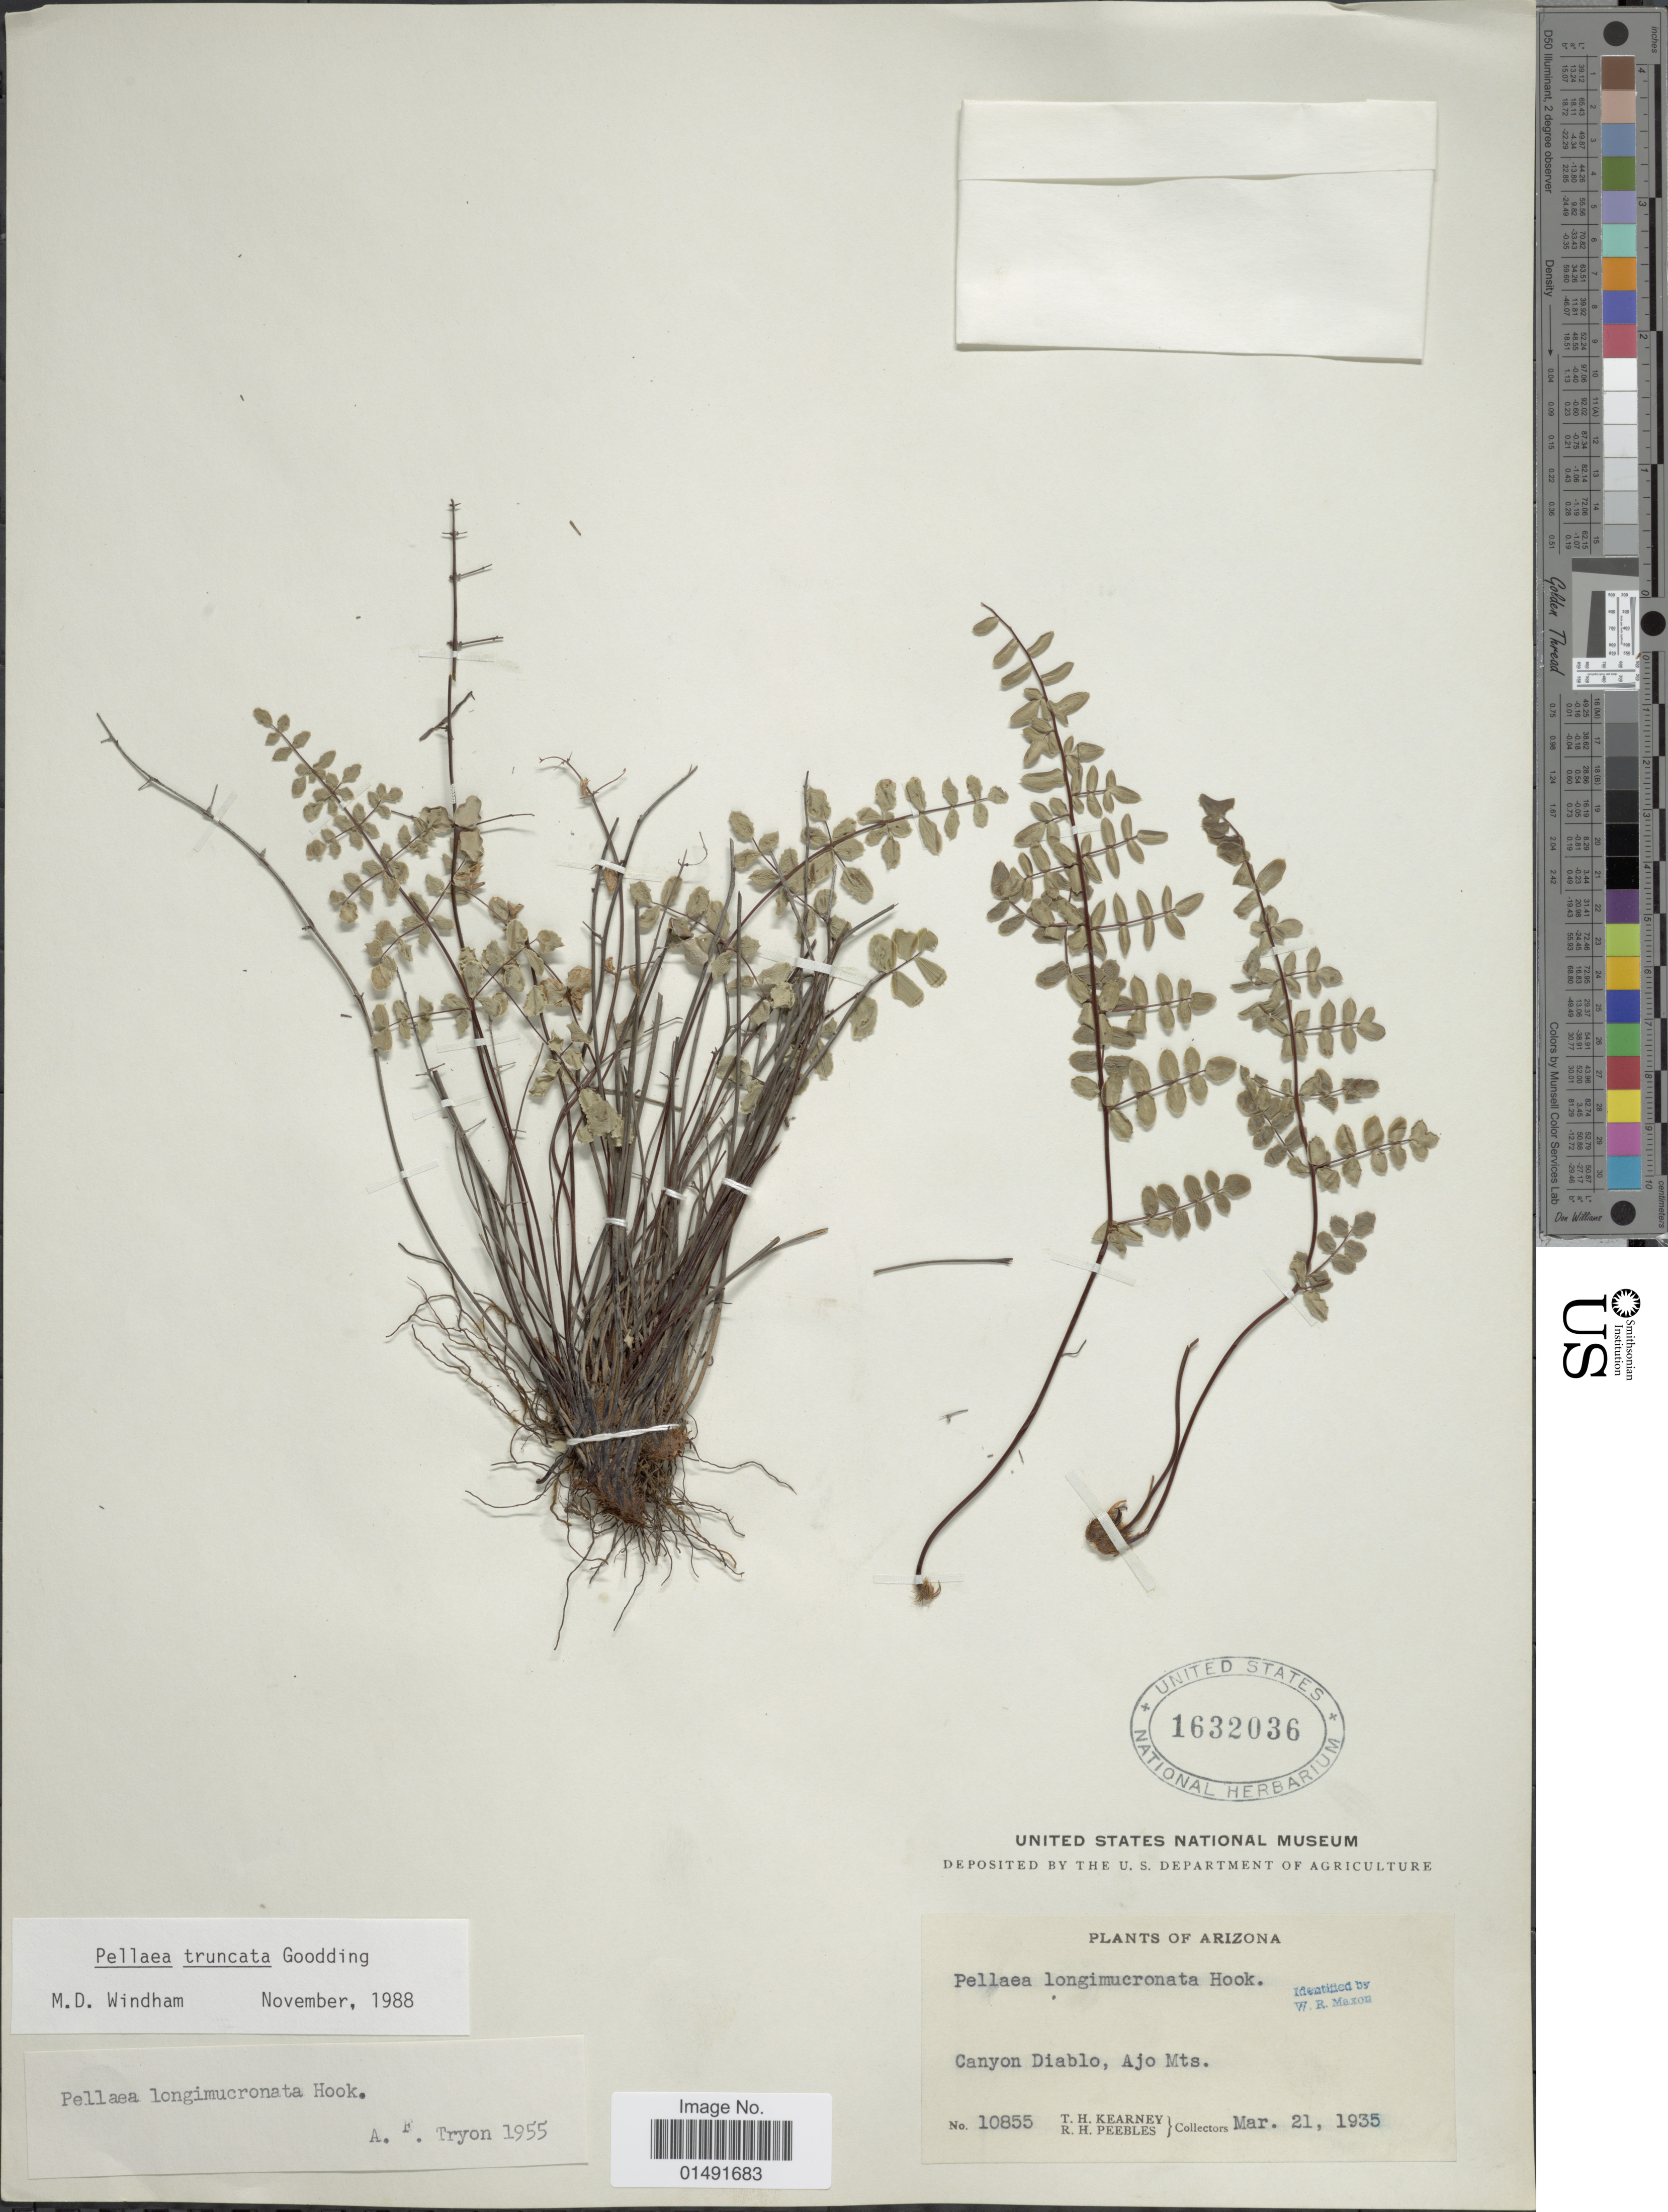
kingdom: Plantae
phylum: Tracheophyta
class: Polypodiopsida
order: Polypodiales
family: Pteridaceae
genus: Pellaea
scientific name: Pellaea truncata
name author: Goodd.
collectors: T. H. Kearney & R. H. Peebles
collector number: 10855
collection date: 1935-03-21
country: United States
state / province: Arizona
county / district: Pima County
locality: Canyon Diablo, Ajo Mts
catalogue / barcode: US 1632036